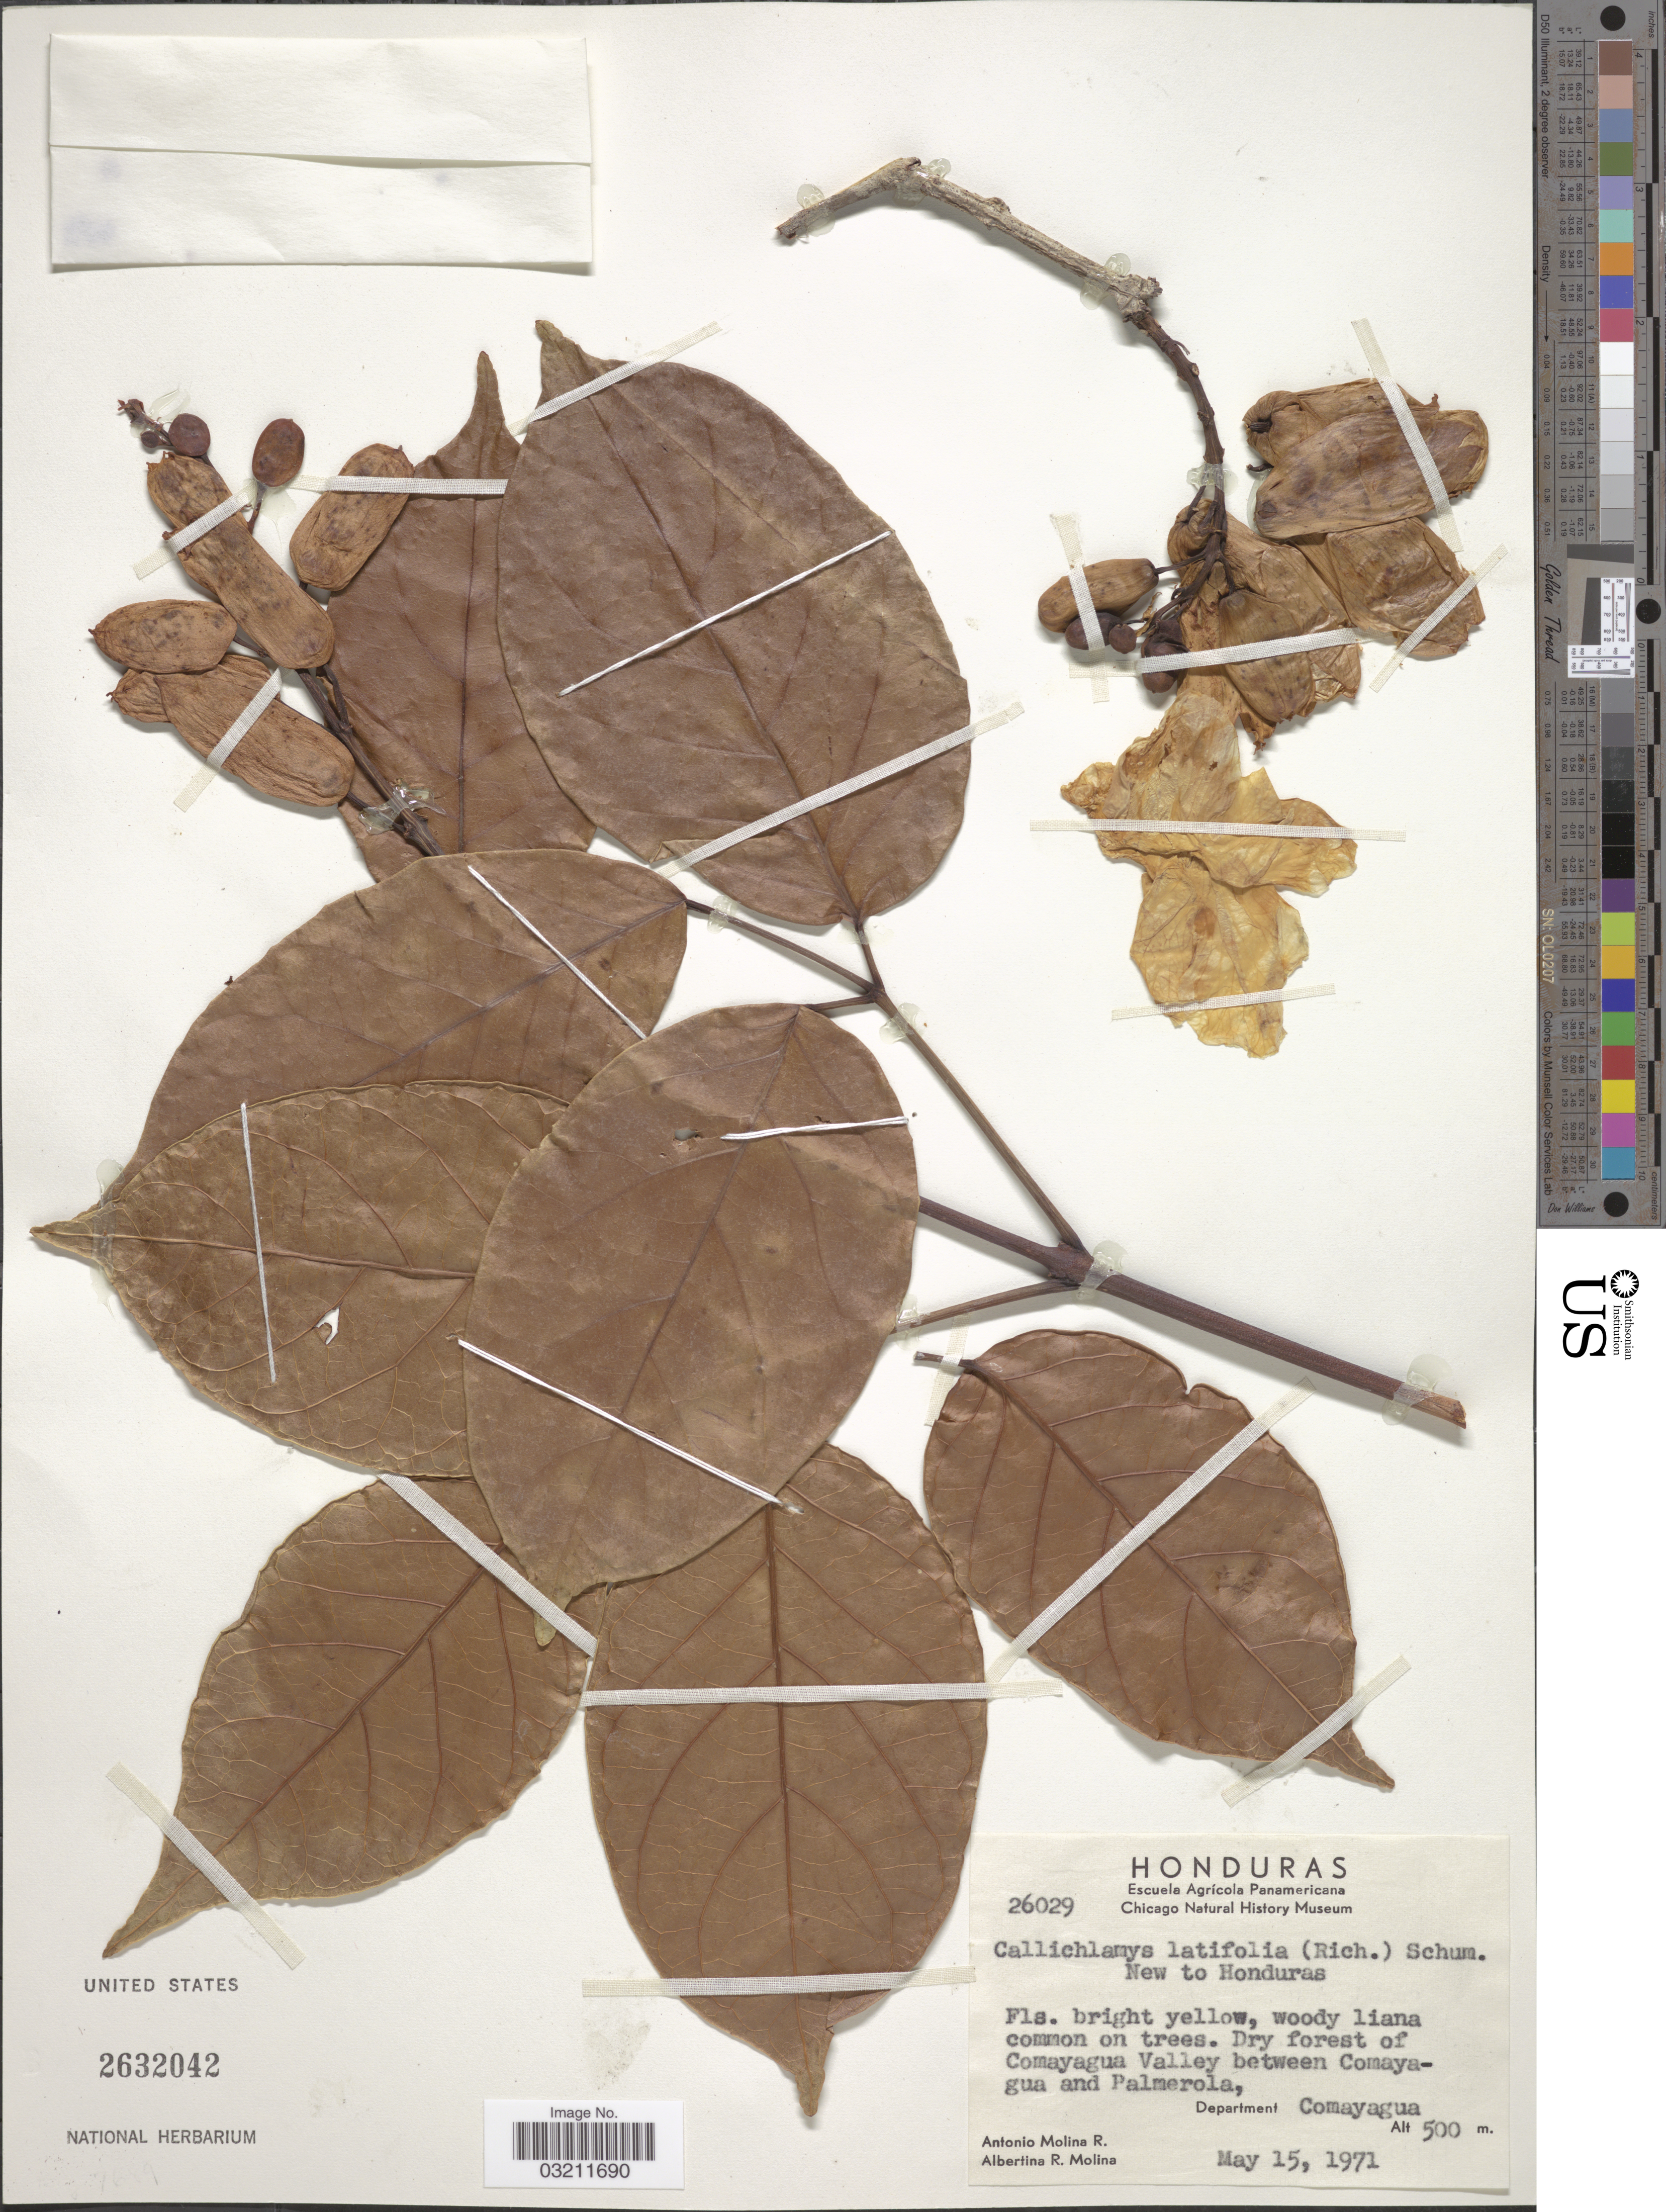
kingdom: Plantae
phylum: Tracheophyta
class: Magnoliopsida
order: Lamiales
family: Bignoniaceae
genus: Callichlamys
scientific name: Callichlamys latifolia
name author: (Rich.) K. Schum.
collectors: A. Molina R. & A. R. Molina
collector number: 26029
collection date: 1971-05-15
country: Honduras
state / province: Comayagua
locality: Dry forest of Comayagua Valley between Comayagua and Palmerola, Department Comayagua.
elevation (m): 500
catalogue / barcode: US 2632042